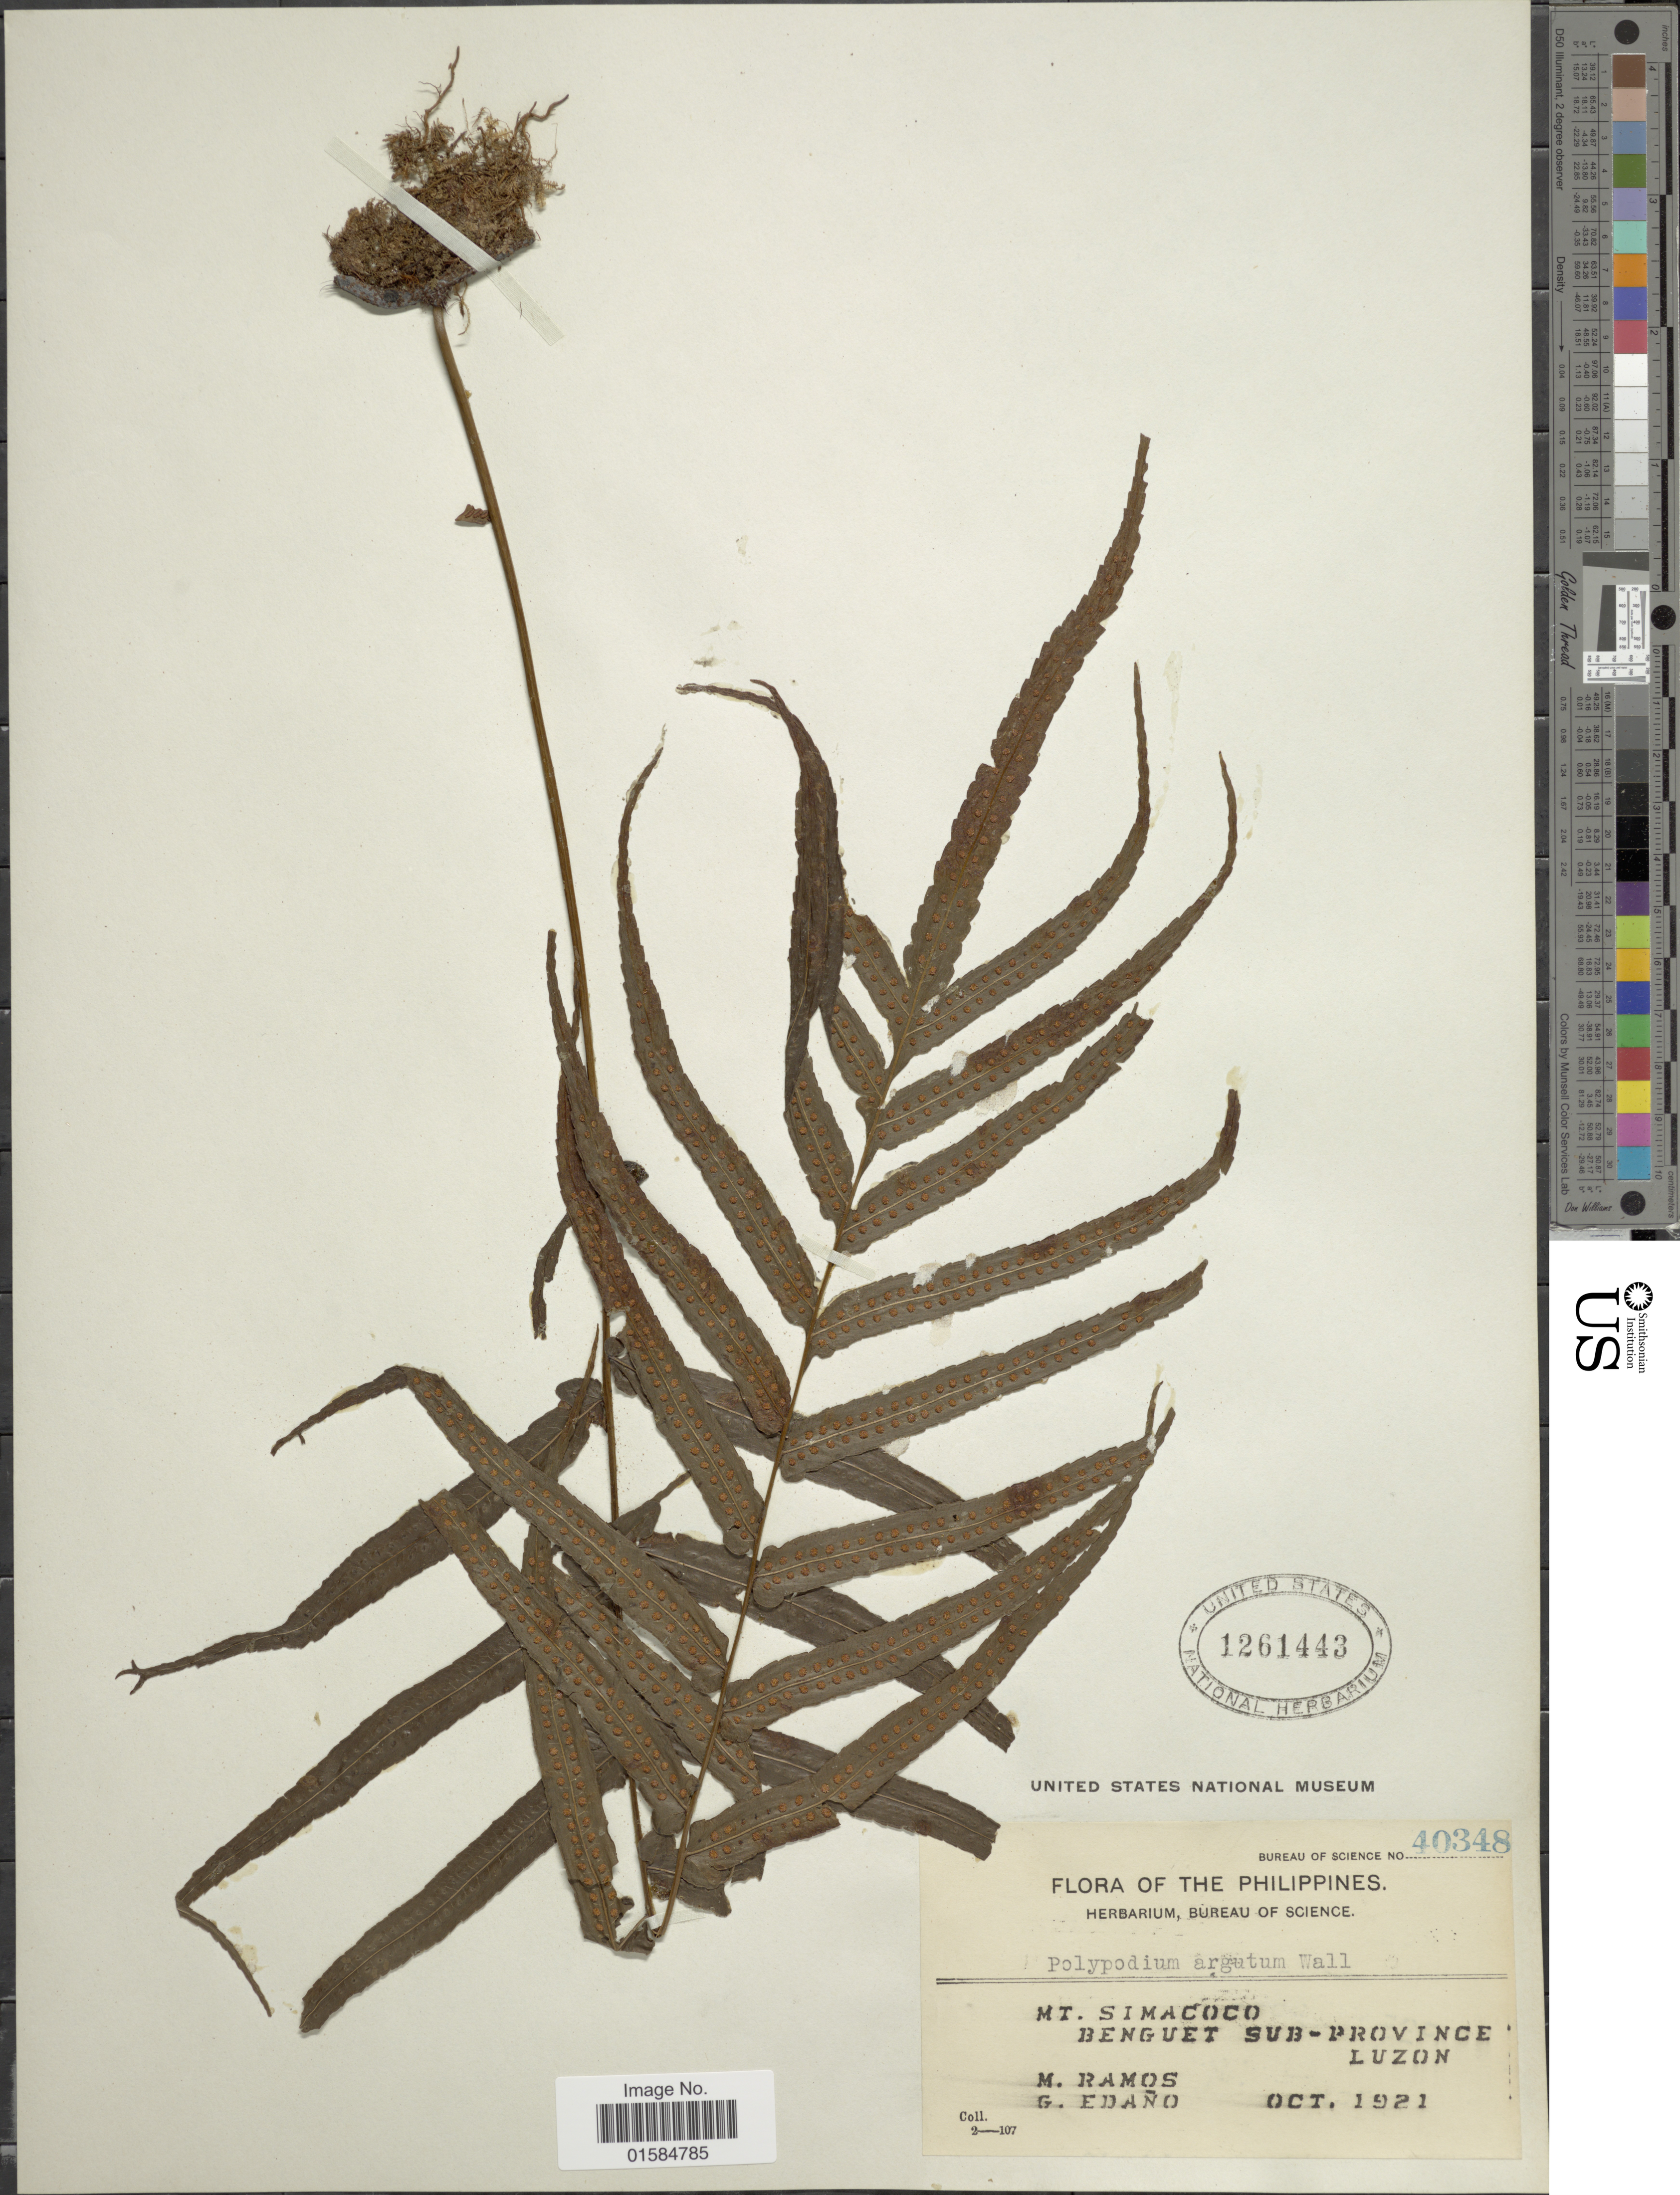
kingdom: Plantae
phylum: Tracheophyta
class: Polypodiopsida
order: Polypodiales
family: Polypodiaceae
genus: Goniophlebium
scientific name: Goniophlebium mengtzeense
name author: (Christ) Rödl-Linder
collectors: M. Ramos & G. Edaño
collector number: Bureau of Science 40348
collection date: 1921-10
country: Philippines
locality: Mt. Simacoco, Benguet Sub-province, Luzon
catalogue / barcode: US 1261443